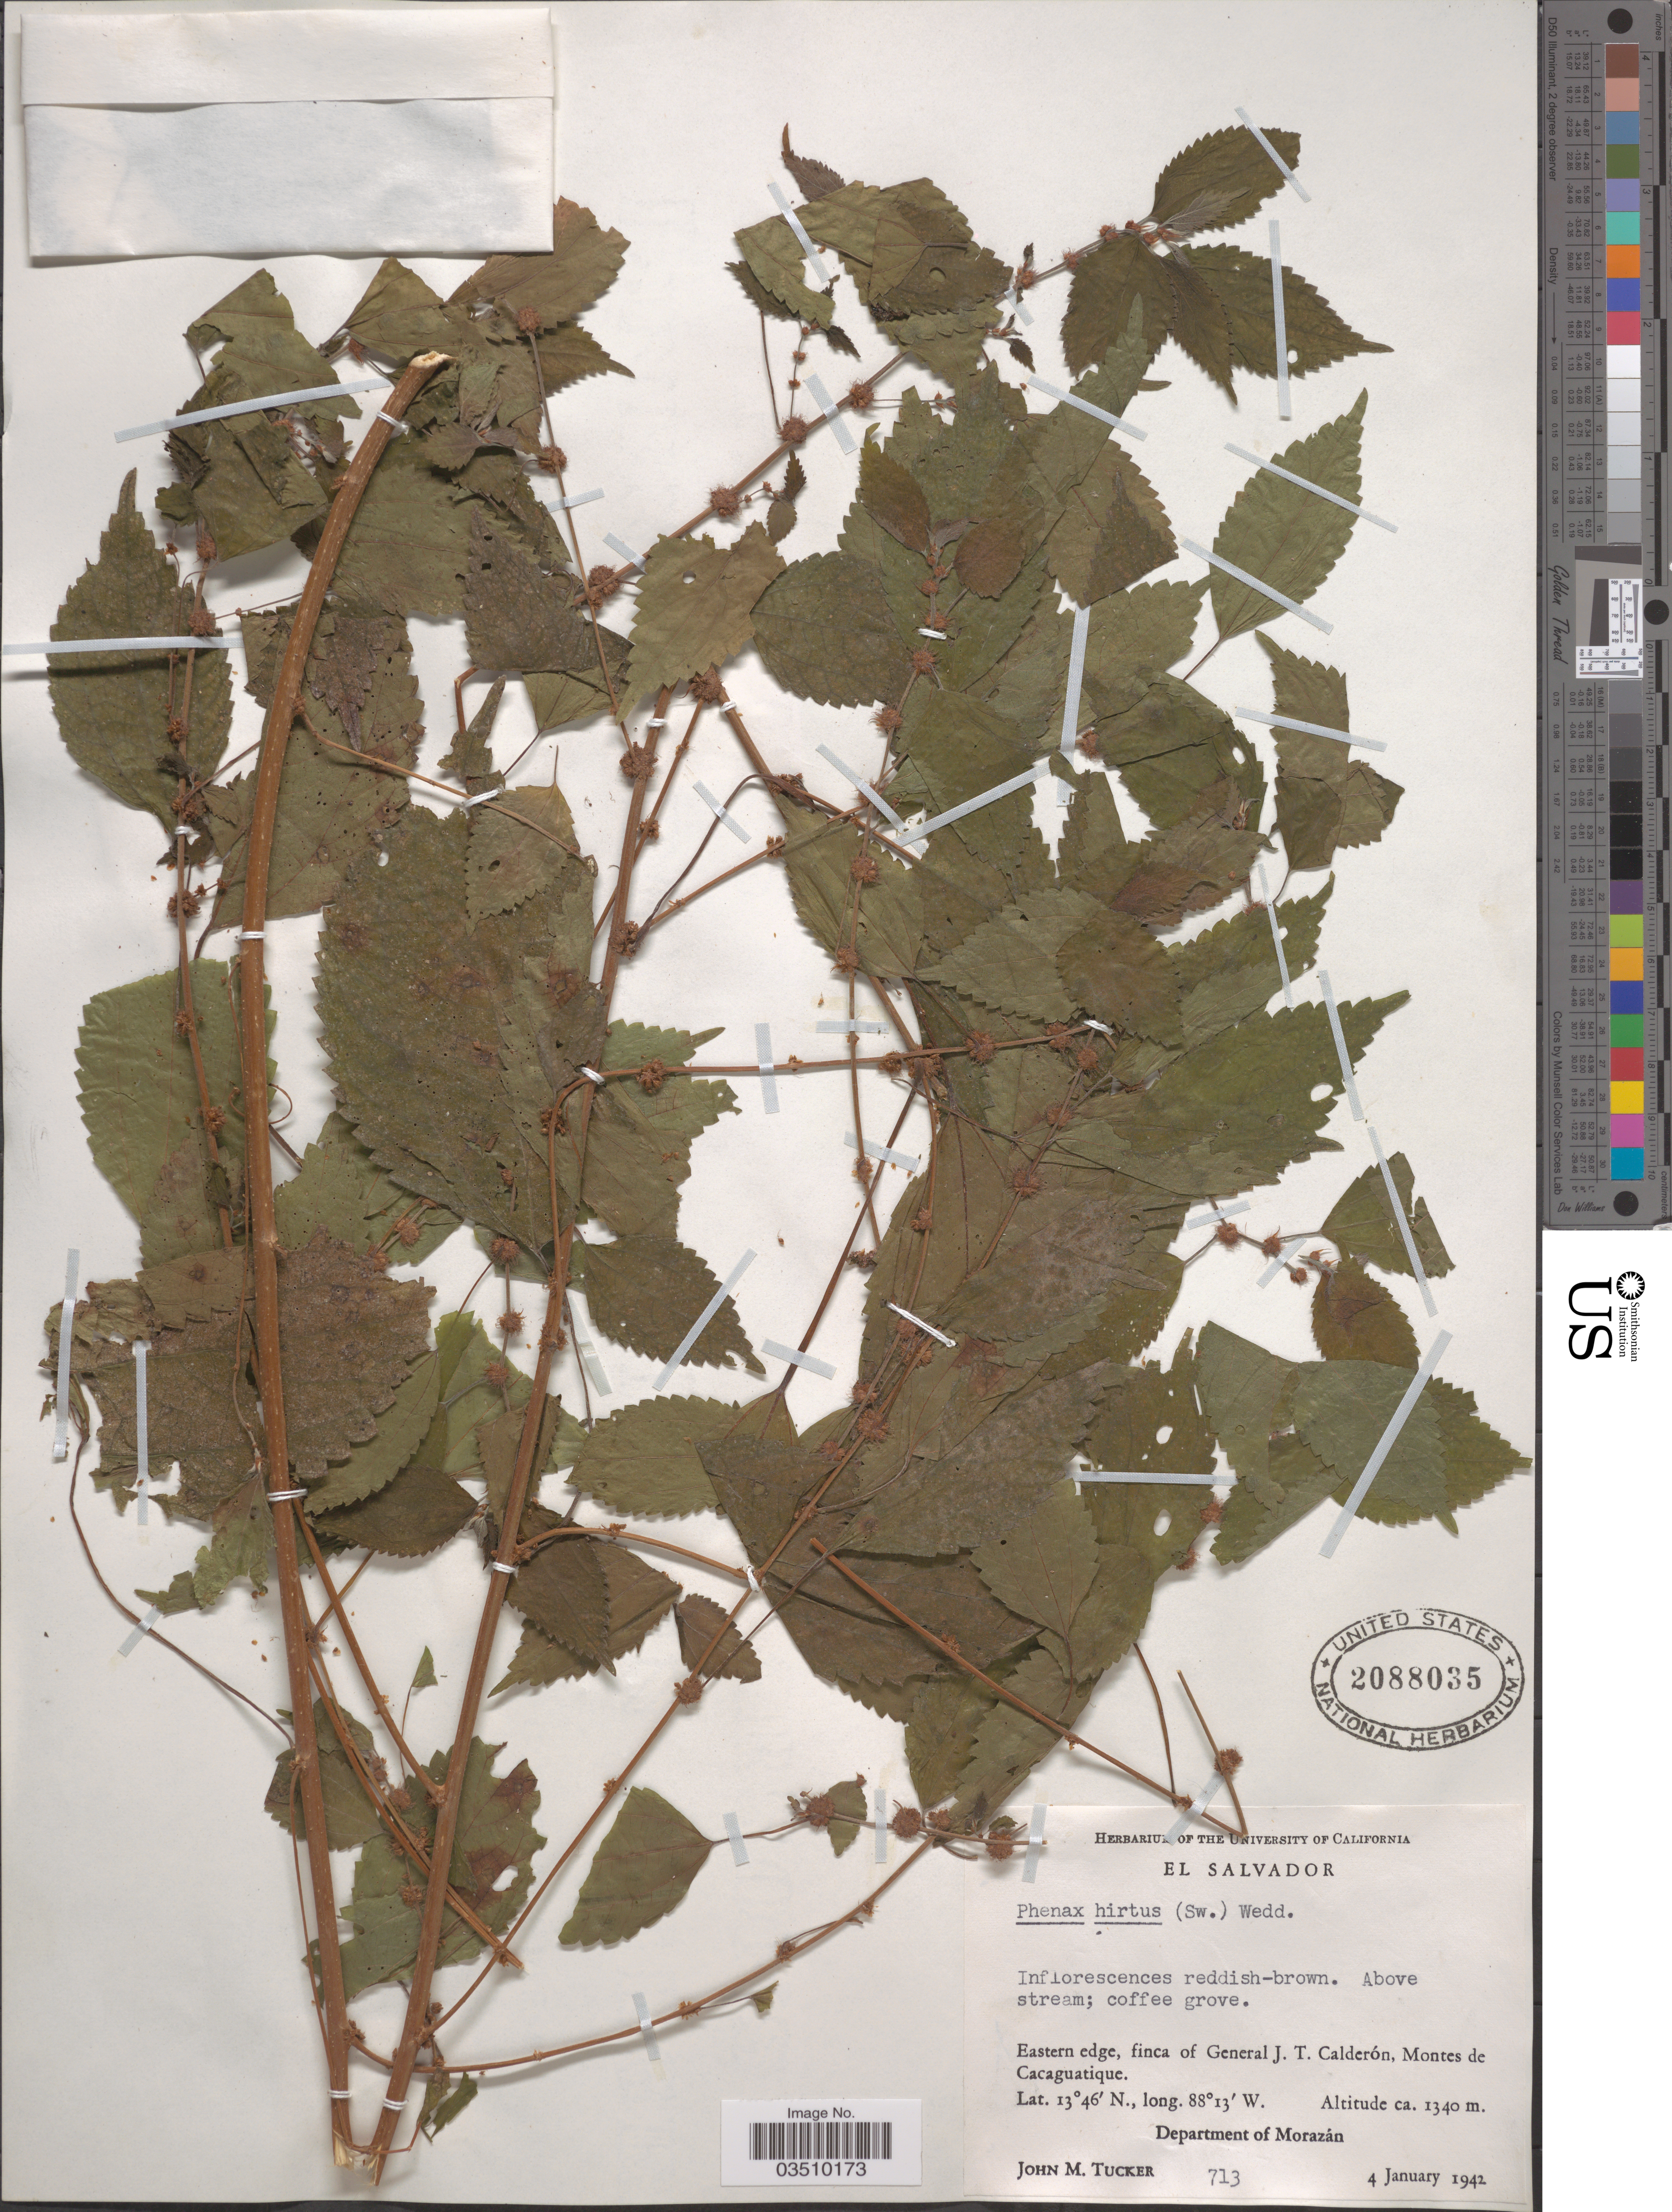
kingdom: Plantae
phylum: Tracheophyta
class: Magnoliopsida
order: Rosales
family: Urticaceae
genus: Phenax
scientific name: Phenax hirtus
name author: (Sw.) Wedd.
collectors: J. M. Tucker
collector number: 713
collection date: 1942-01-04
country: El Salvador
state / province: Morazan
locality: Above stream; coffee grove. Eastern edge, finca of General J. T. Calderón, Montes de Cacaguatique. Department of Morazán.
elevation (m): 1340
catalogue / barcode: US 2088035